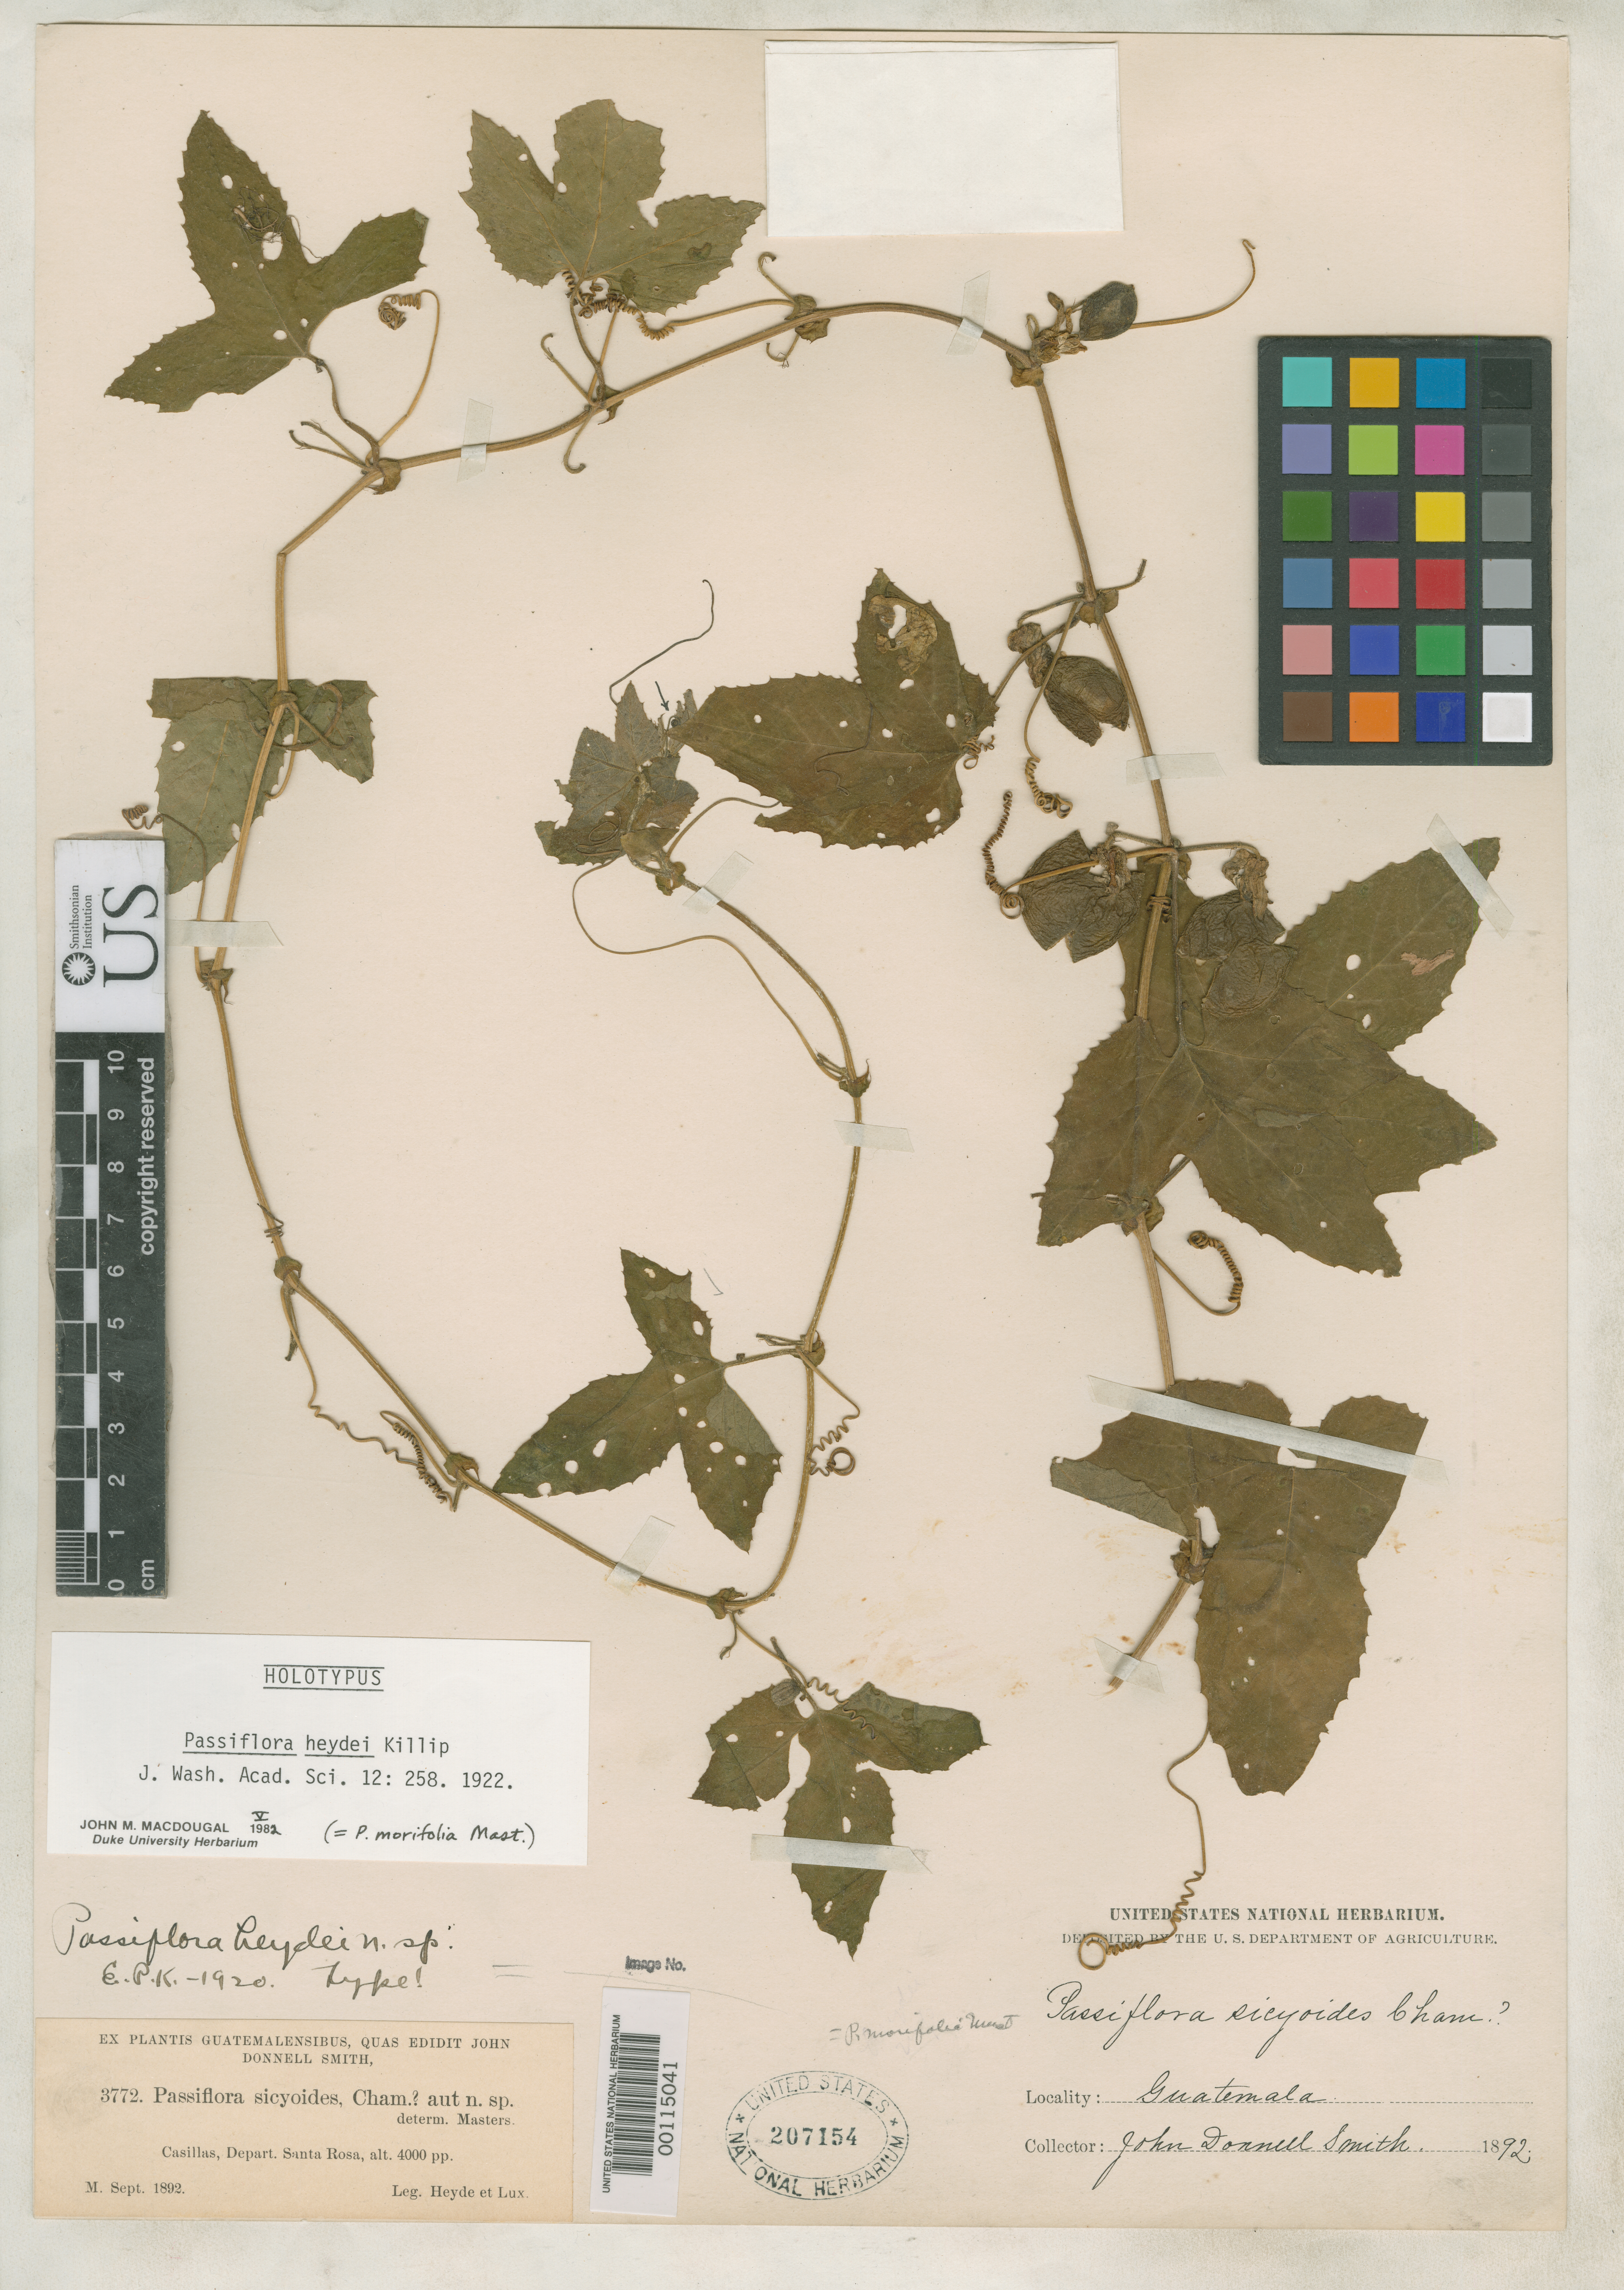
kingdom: Plantae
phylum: Tracheophyta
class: Magnoliopsida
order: Malpighiales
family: Passifloraceae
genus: Passiflora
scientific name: Passiflora heydei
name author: Killip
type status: Holotype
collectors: E. T. Heyde & E. Lux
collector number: J.D.S. 3772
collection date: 1892-09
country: Guatemala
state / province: Santa Rosa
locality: Casillas, Depart. Santa Rosa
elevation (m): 1219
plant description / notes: Protologue, "Type in the U.S. National Herbarium, no. 207,154, collected at Casillas, Department of Santa Rosa, Guatemala, September, 1892, by Heyde and Lux (J.D. Smith, no. 3772)".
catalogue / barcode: US 207154